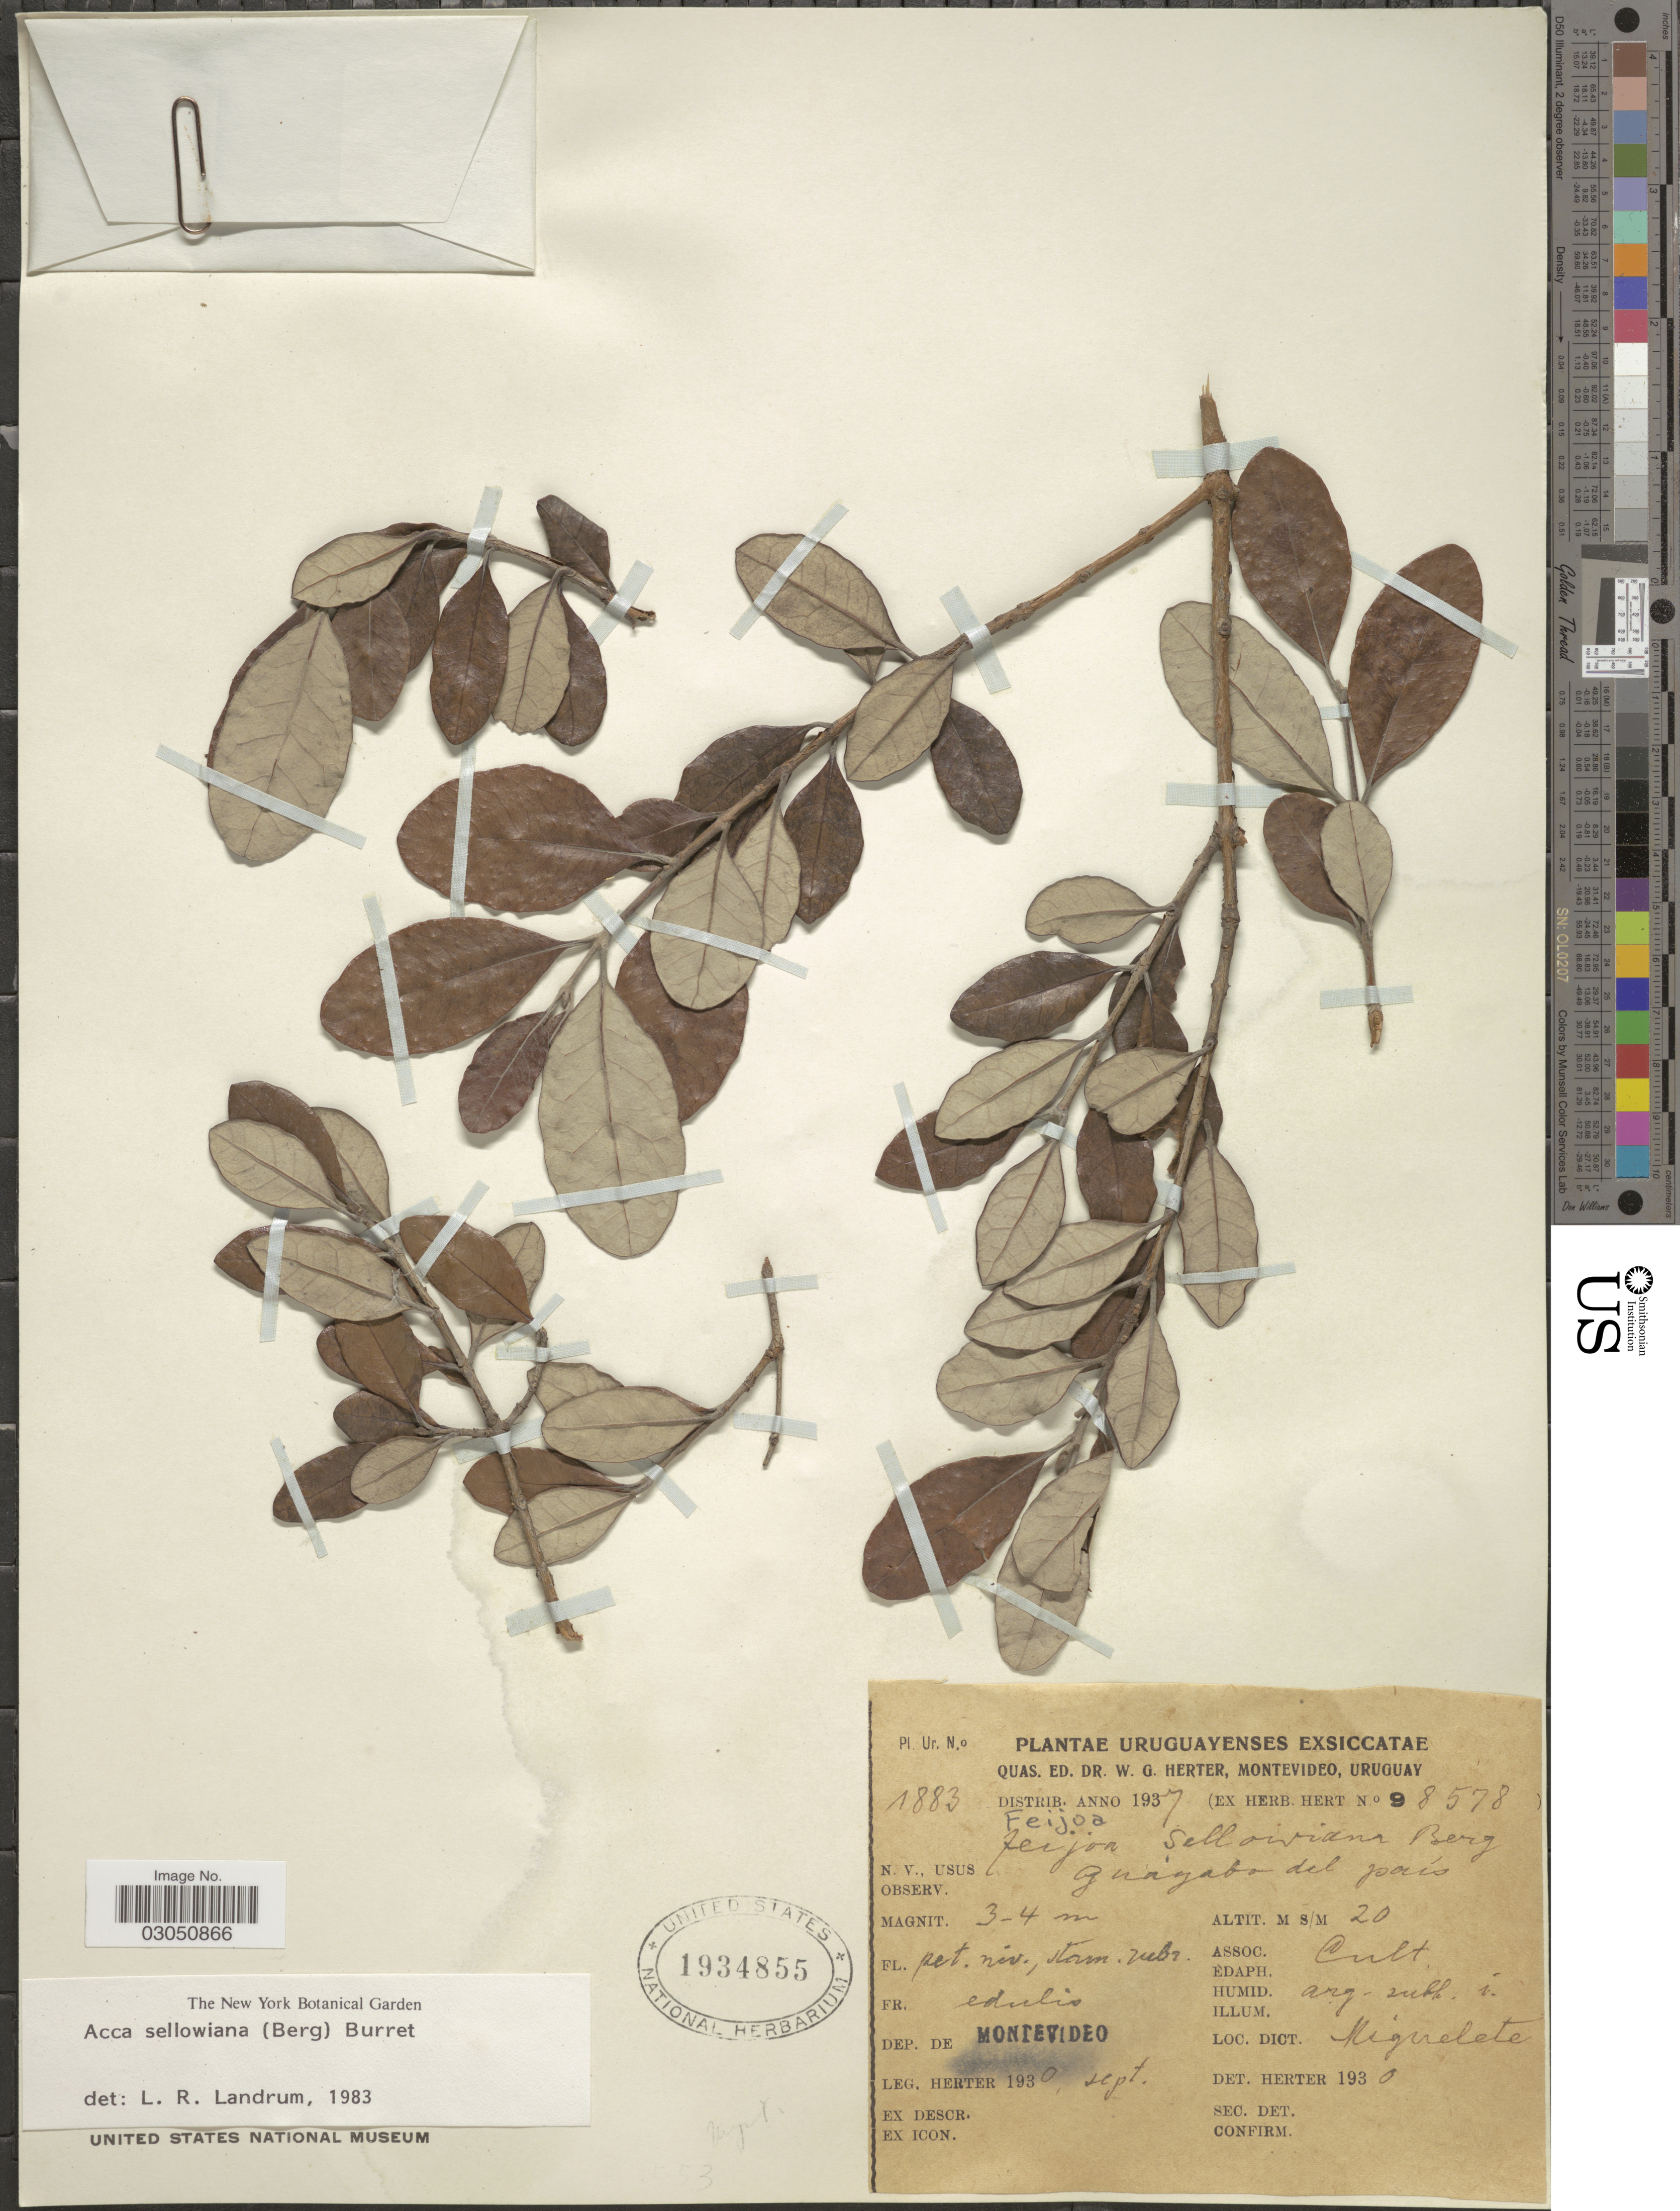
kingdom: Plantae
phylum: Tracheophyta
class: Magnoliopsida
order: Myrtales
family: Myrtaceae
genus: Acca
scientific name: Acca sellowiana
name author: (Berg) Burret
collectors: W. G. Herter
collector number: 1883/98578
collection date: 1930-09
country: Uruguay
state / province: Montevideo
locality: Dep. de Montevideo. Dict. Miguelete. Cult.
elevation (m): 20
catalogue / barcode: US 1934855